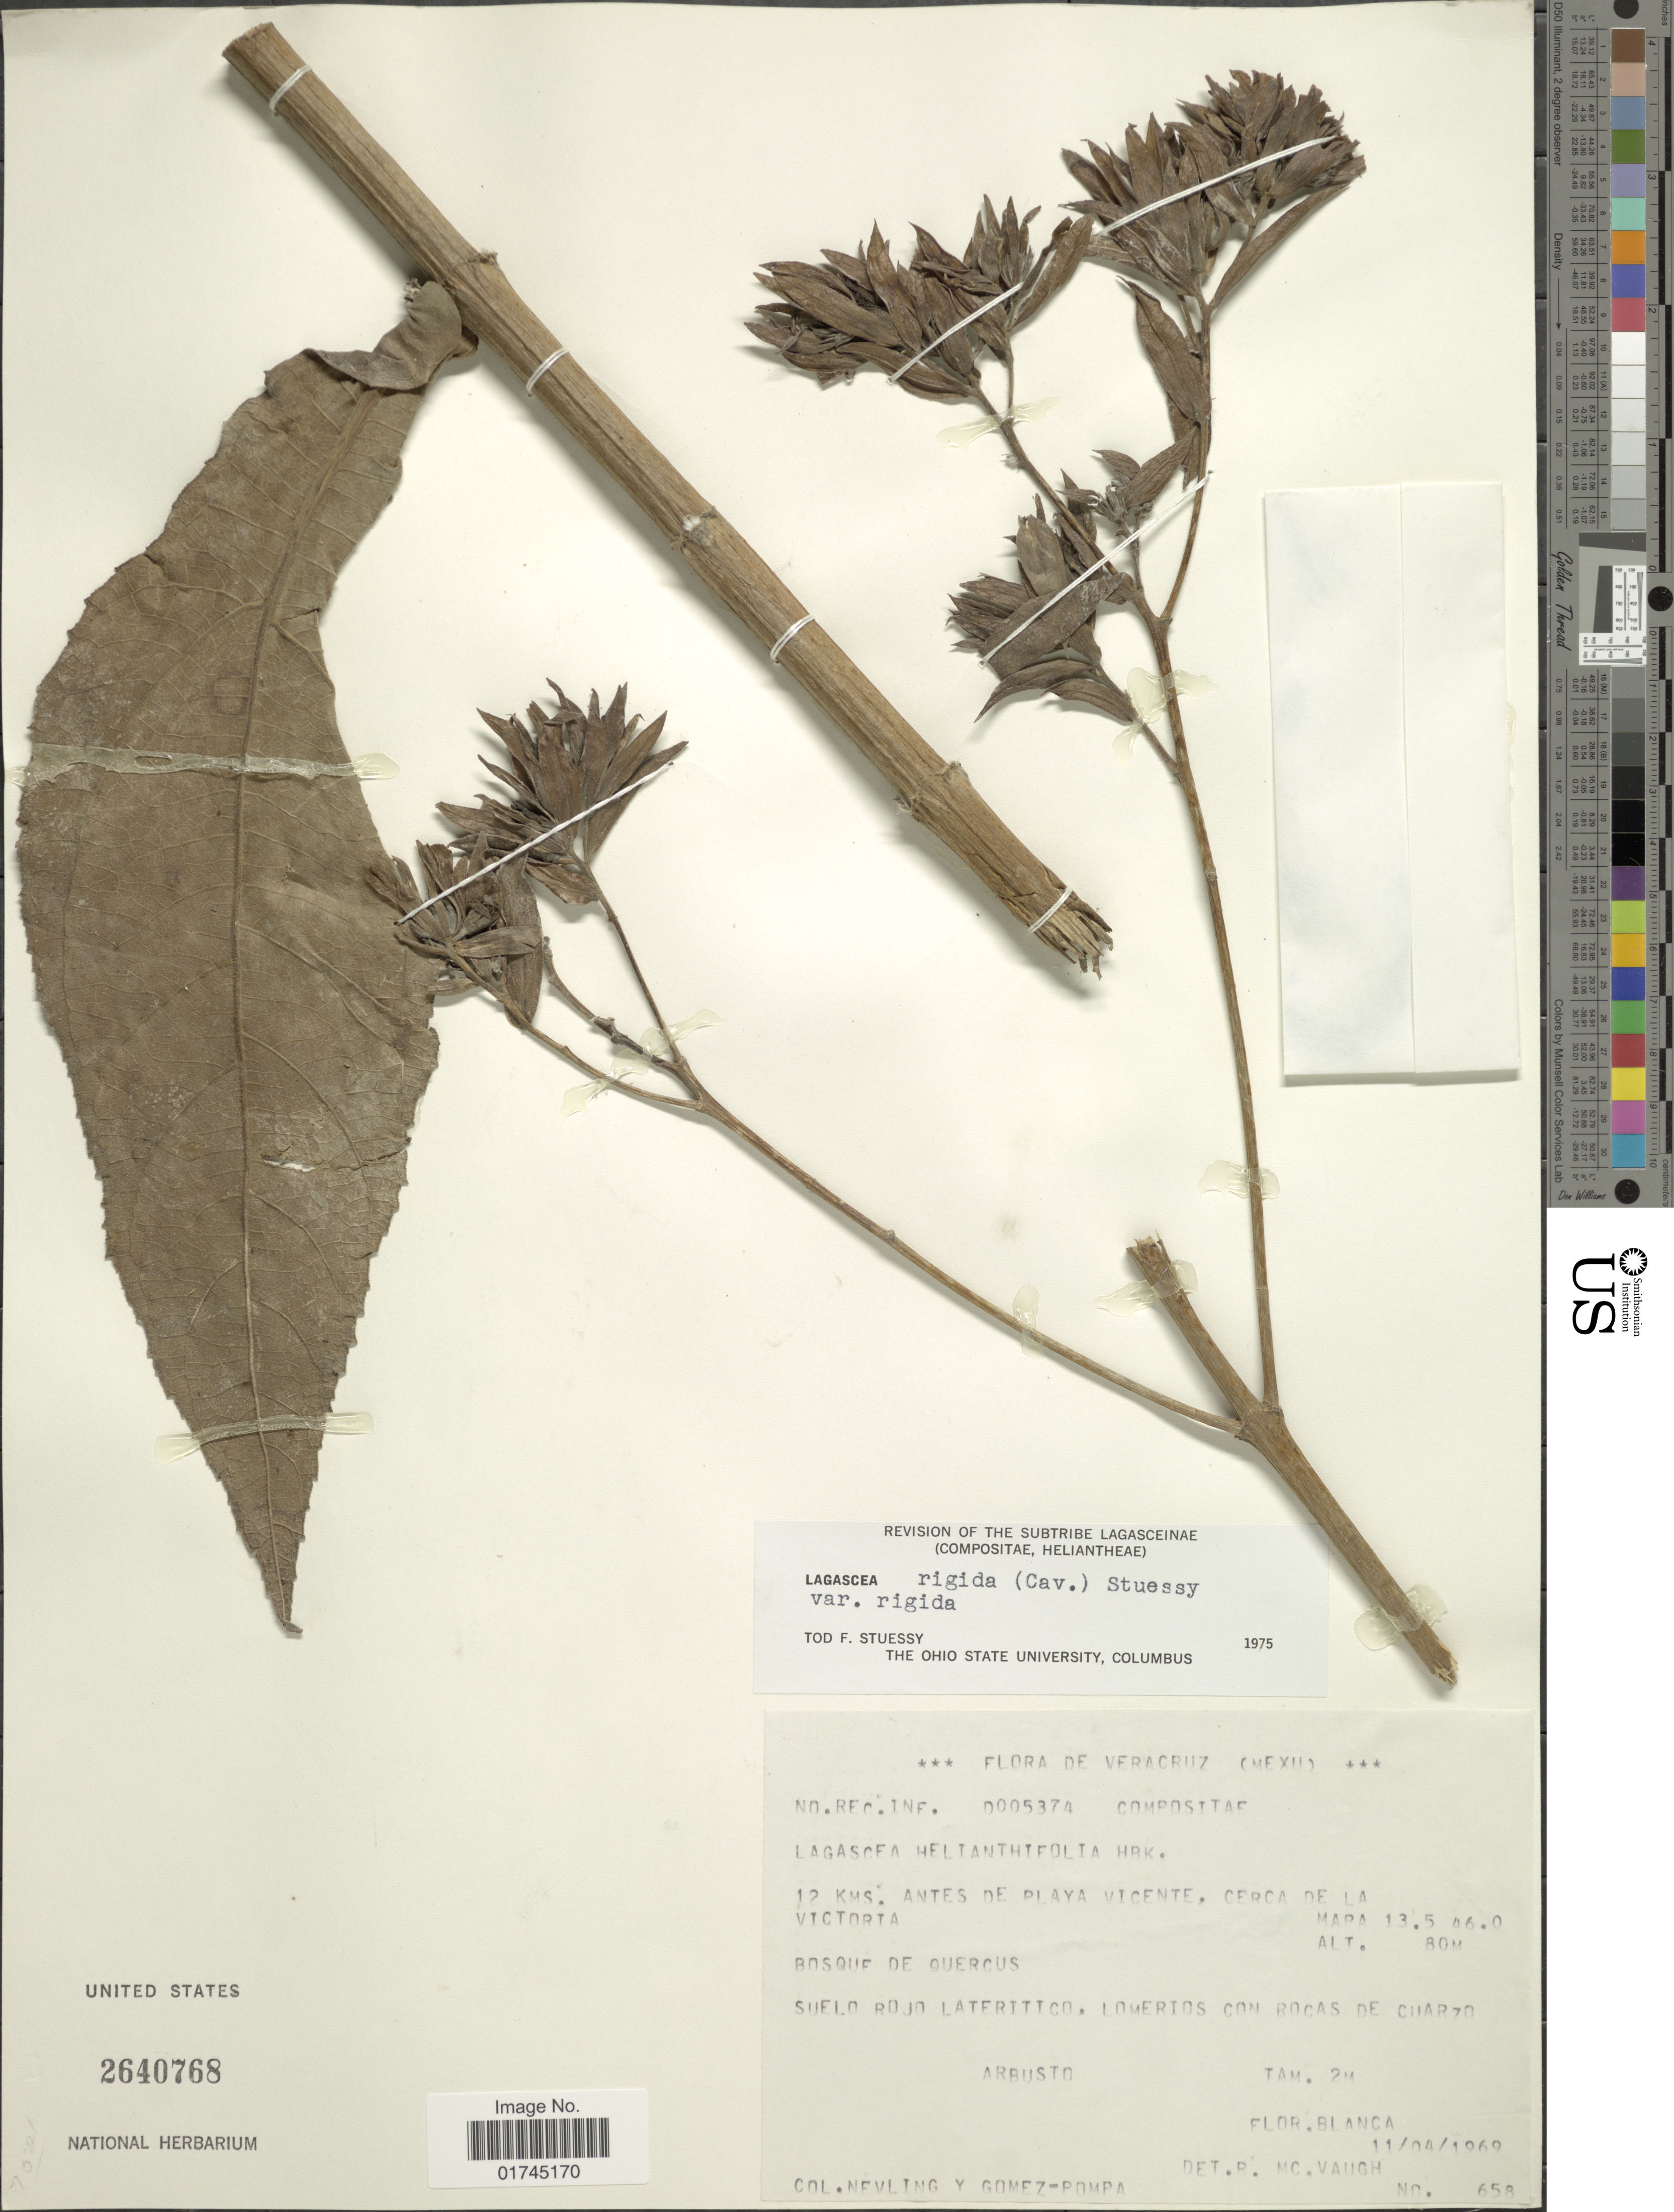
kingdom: Plantae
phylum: Tracheophyta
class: Magnoliopsida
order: Asterales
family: Asteraceae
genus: Lagascea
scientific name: Lagascea helianthifolia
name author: Kunth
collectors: I. Nevling & Gomez-Pompa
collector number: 658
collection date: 1969-04-11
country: Mexico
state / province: Veracruz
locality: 12 kms. Antes de Playa Vicente, cerca de la Victoria, bosque de Quercus, mapa 13.5 46.0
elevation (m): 80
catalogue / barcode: US 2640768